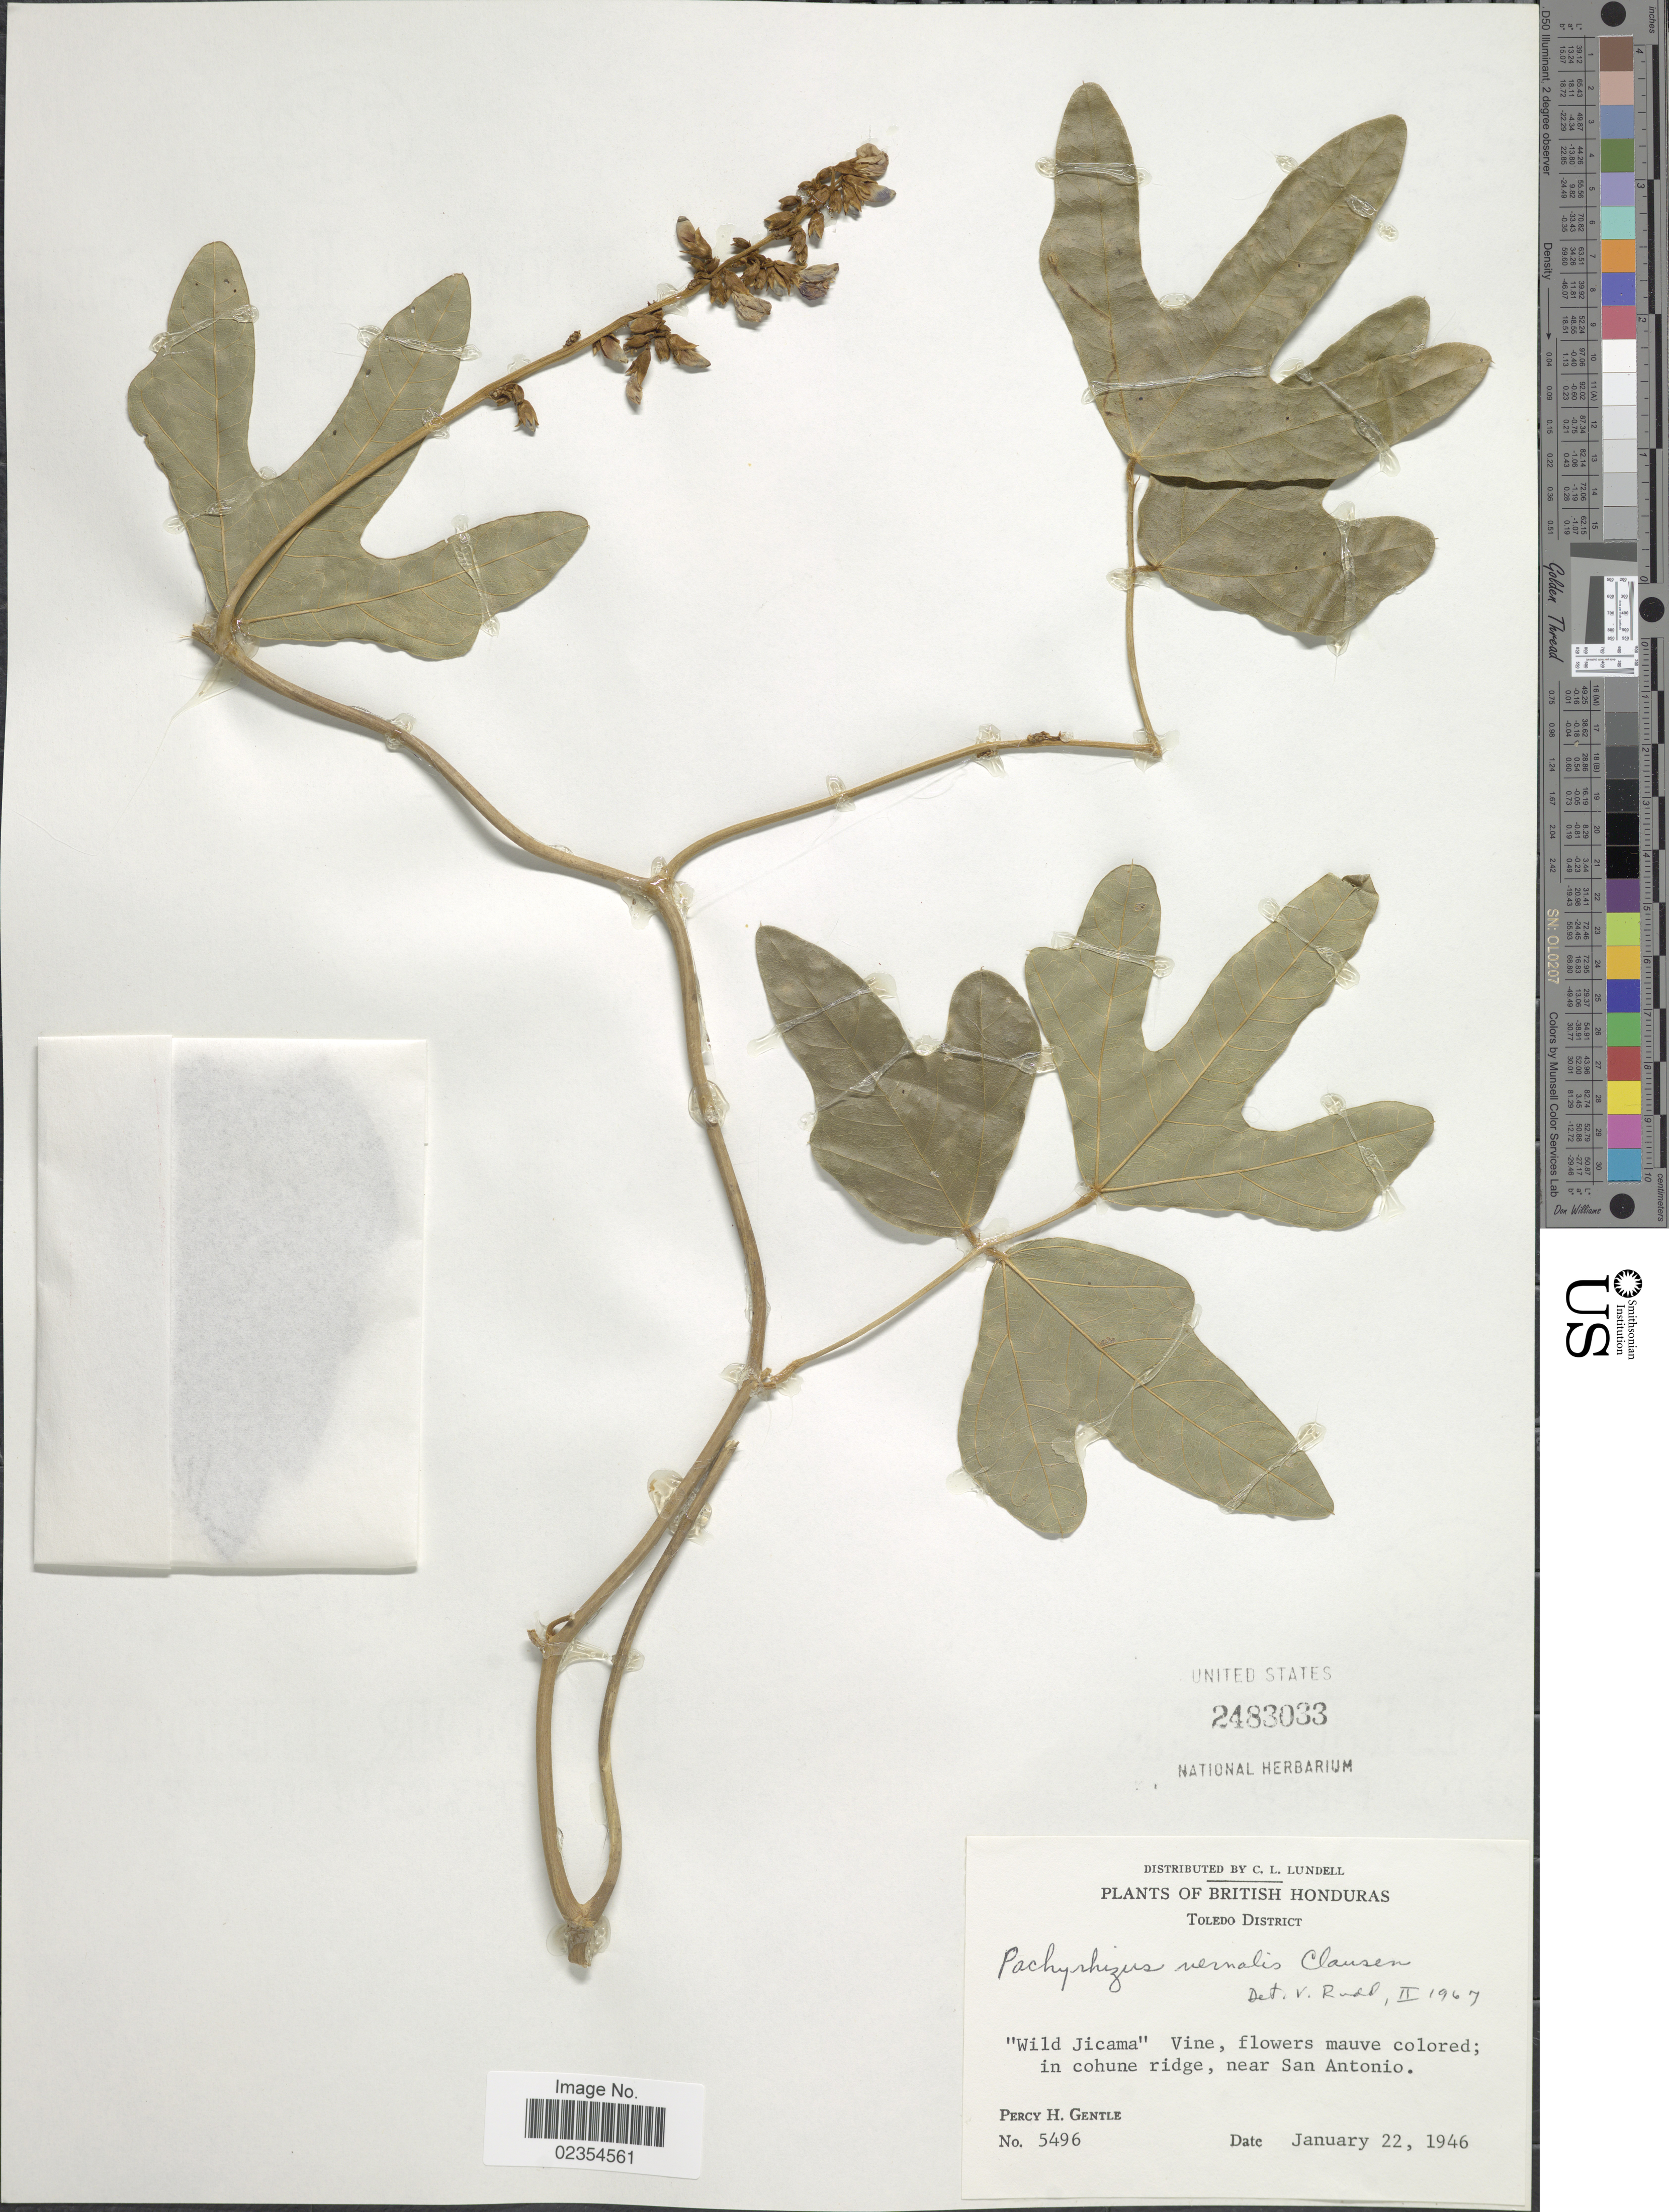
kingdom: Plantae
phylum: Tracheophyta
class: Magnoliopsida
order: Fabales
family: Fabaceae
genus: Pachyrhizus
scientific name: Pachyrhizus vernalis var. typicus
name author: R.T. Clausen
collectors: P. H. Gentle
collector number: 5496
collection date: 1946-01-22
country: Belize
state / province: Toledo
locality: British Honduras, Toledo District, in cohune ridge, near San Antonio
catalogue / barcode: US 2483033